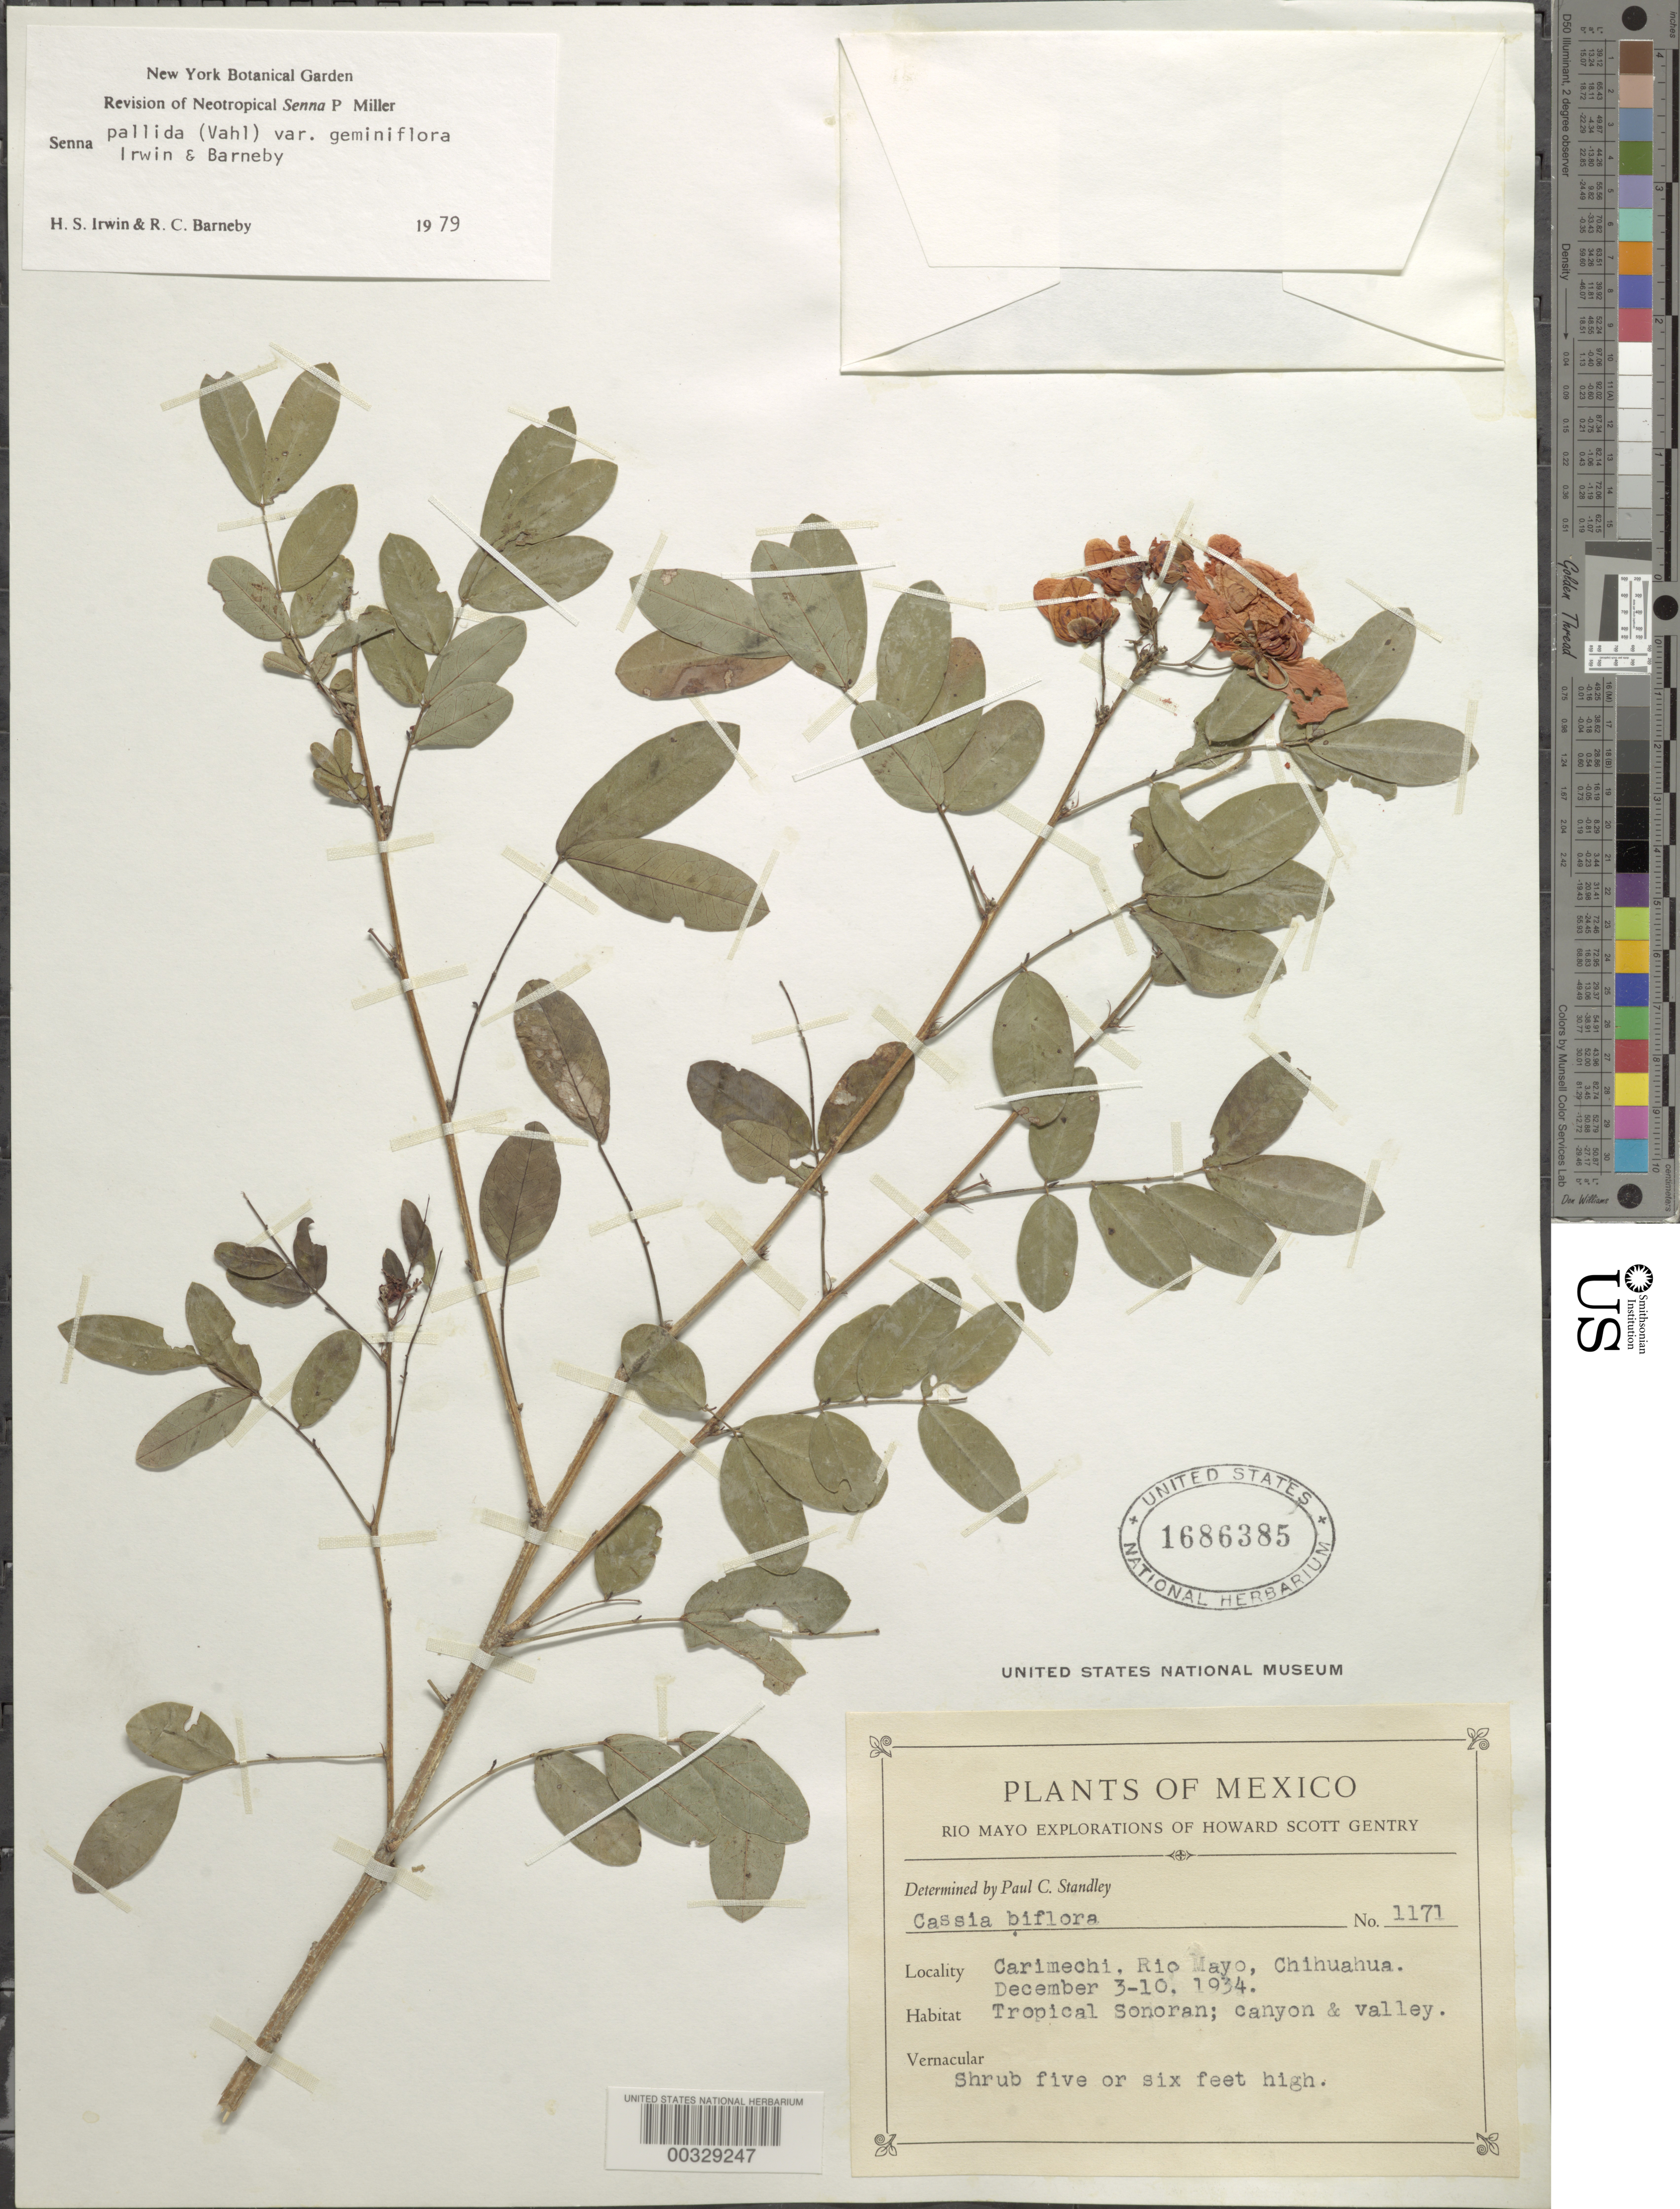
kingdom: Plantae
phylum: Tracheophyta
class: Magnoliopsida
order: Fabales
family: Fabaceae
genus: Senna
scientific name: Senna pallida var. geminiflora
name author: H.S. Irwin & Barneby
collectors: H. S. Gentry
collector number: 1171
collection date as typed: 03 Dec 1934 to 10 Dec 1934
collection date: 1934-12-03/1934-12-10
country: Mexico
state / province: Guerrero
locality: Carimechi, Rio Mayo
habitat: Tropical sonoran; canyon and valley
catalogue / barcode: US 1686385